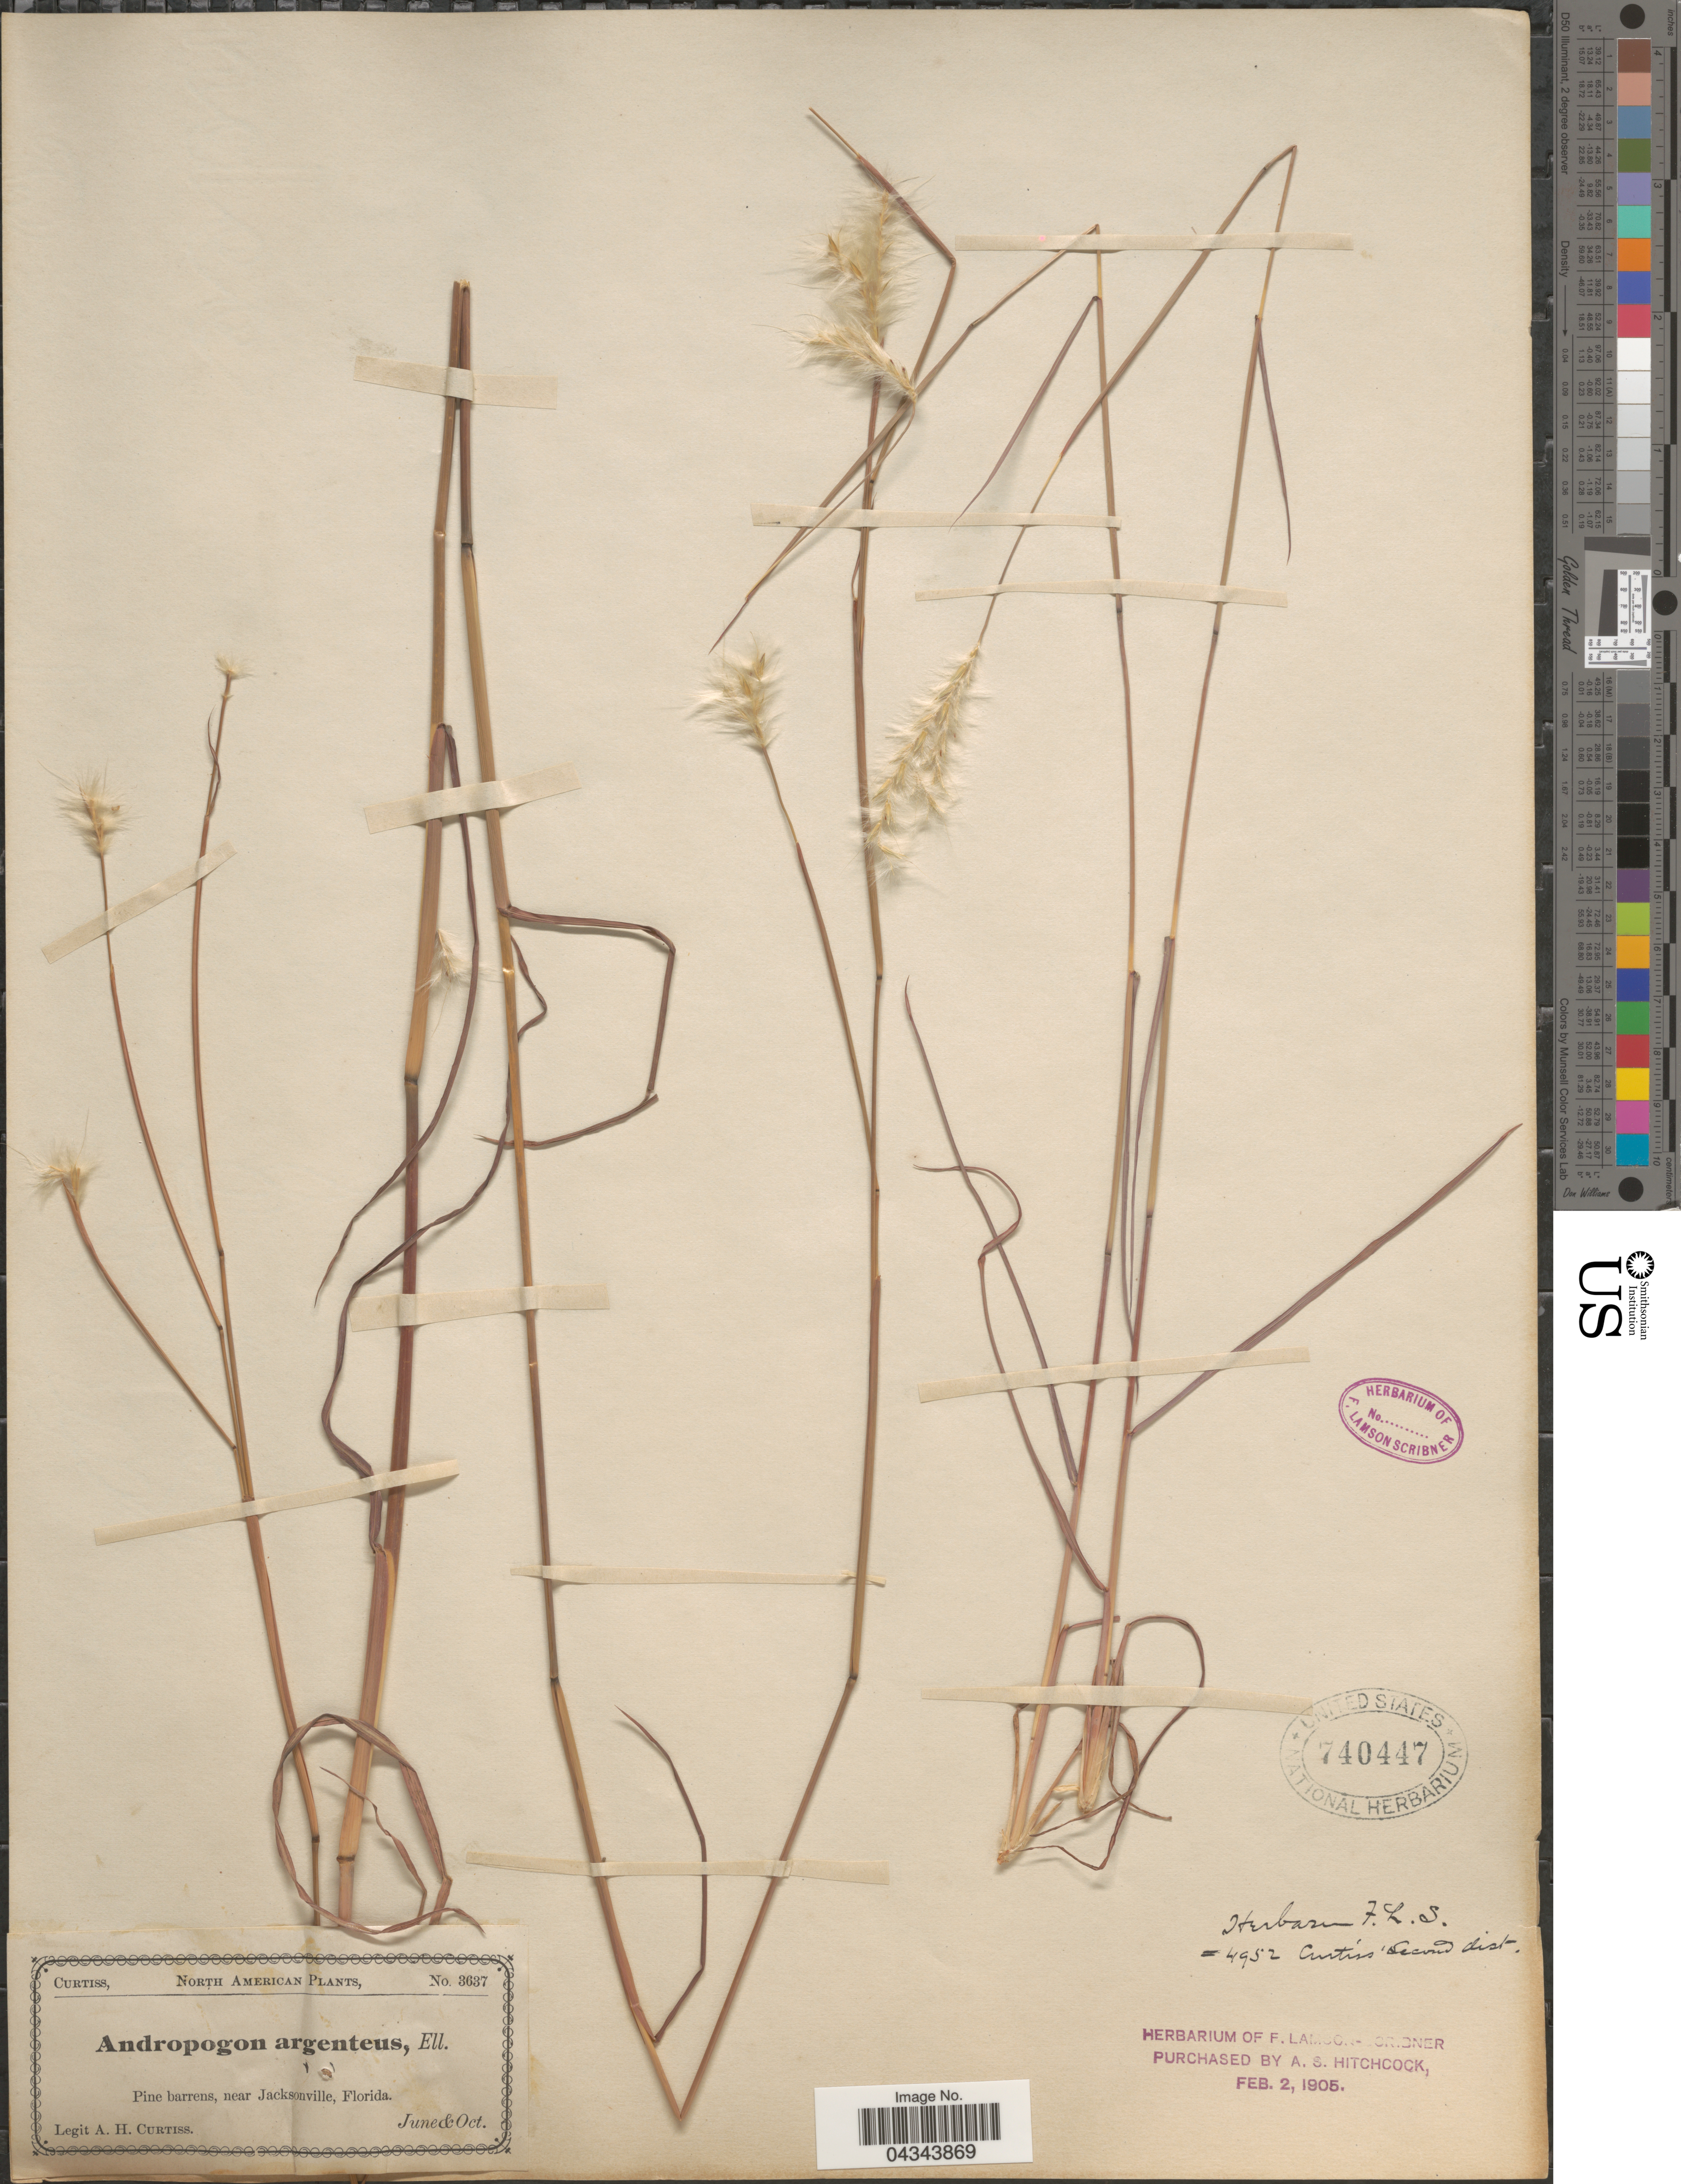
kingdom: Plantae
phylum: Tracheophyta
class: Liliopsida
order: Poales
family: Poaceae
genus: Andropogon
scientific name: Andropogon ternarius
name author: Michx.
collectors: A. H. Curtiss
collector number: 3637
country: United States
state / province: Florida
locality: Pine barrens, near Jacksonville.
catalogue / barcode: US 740447